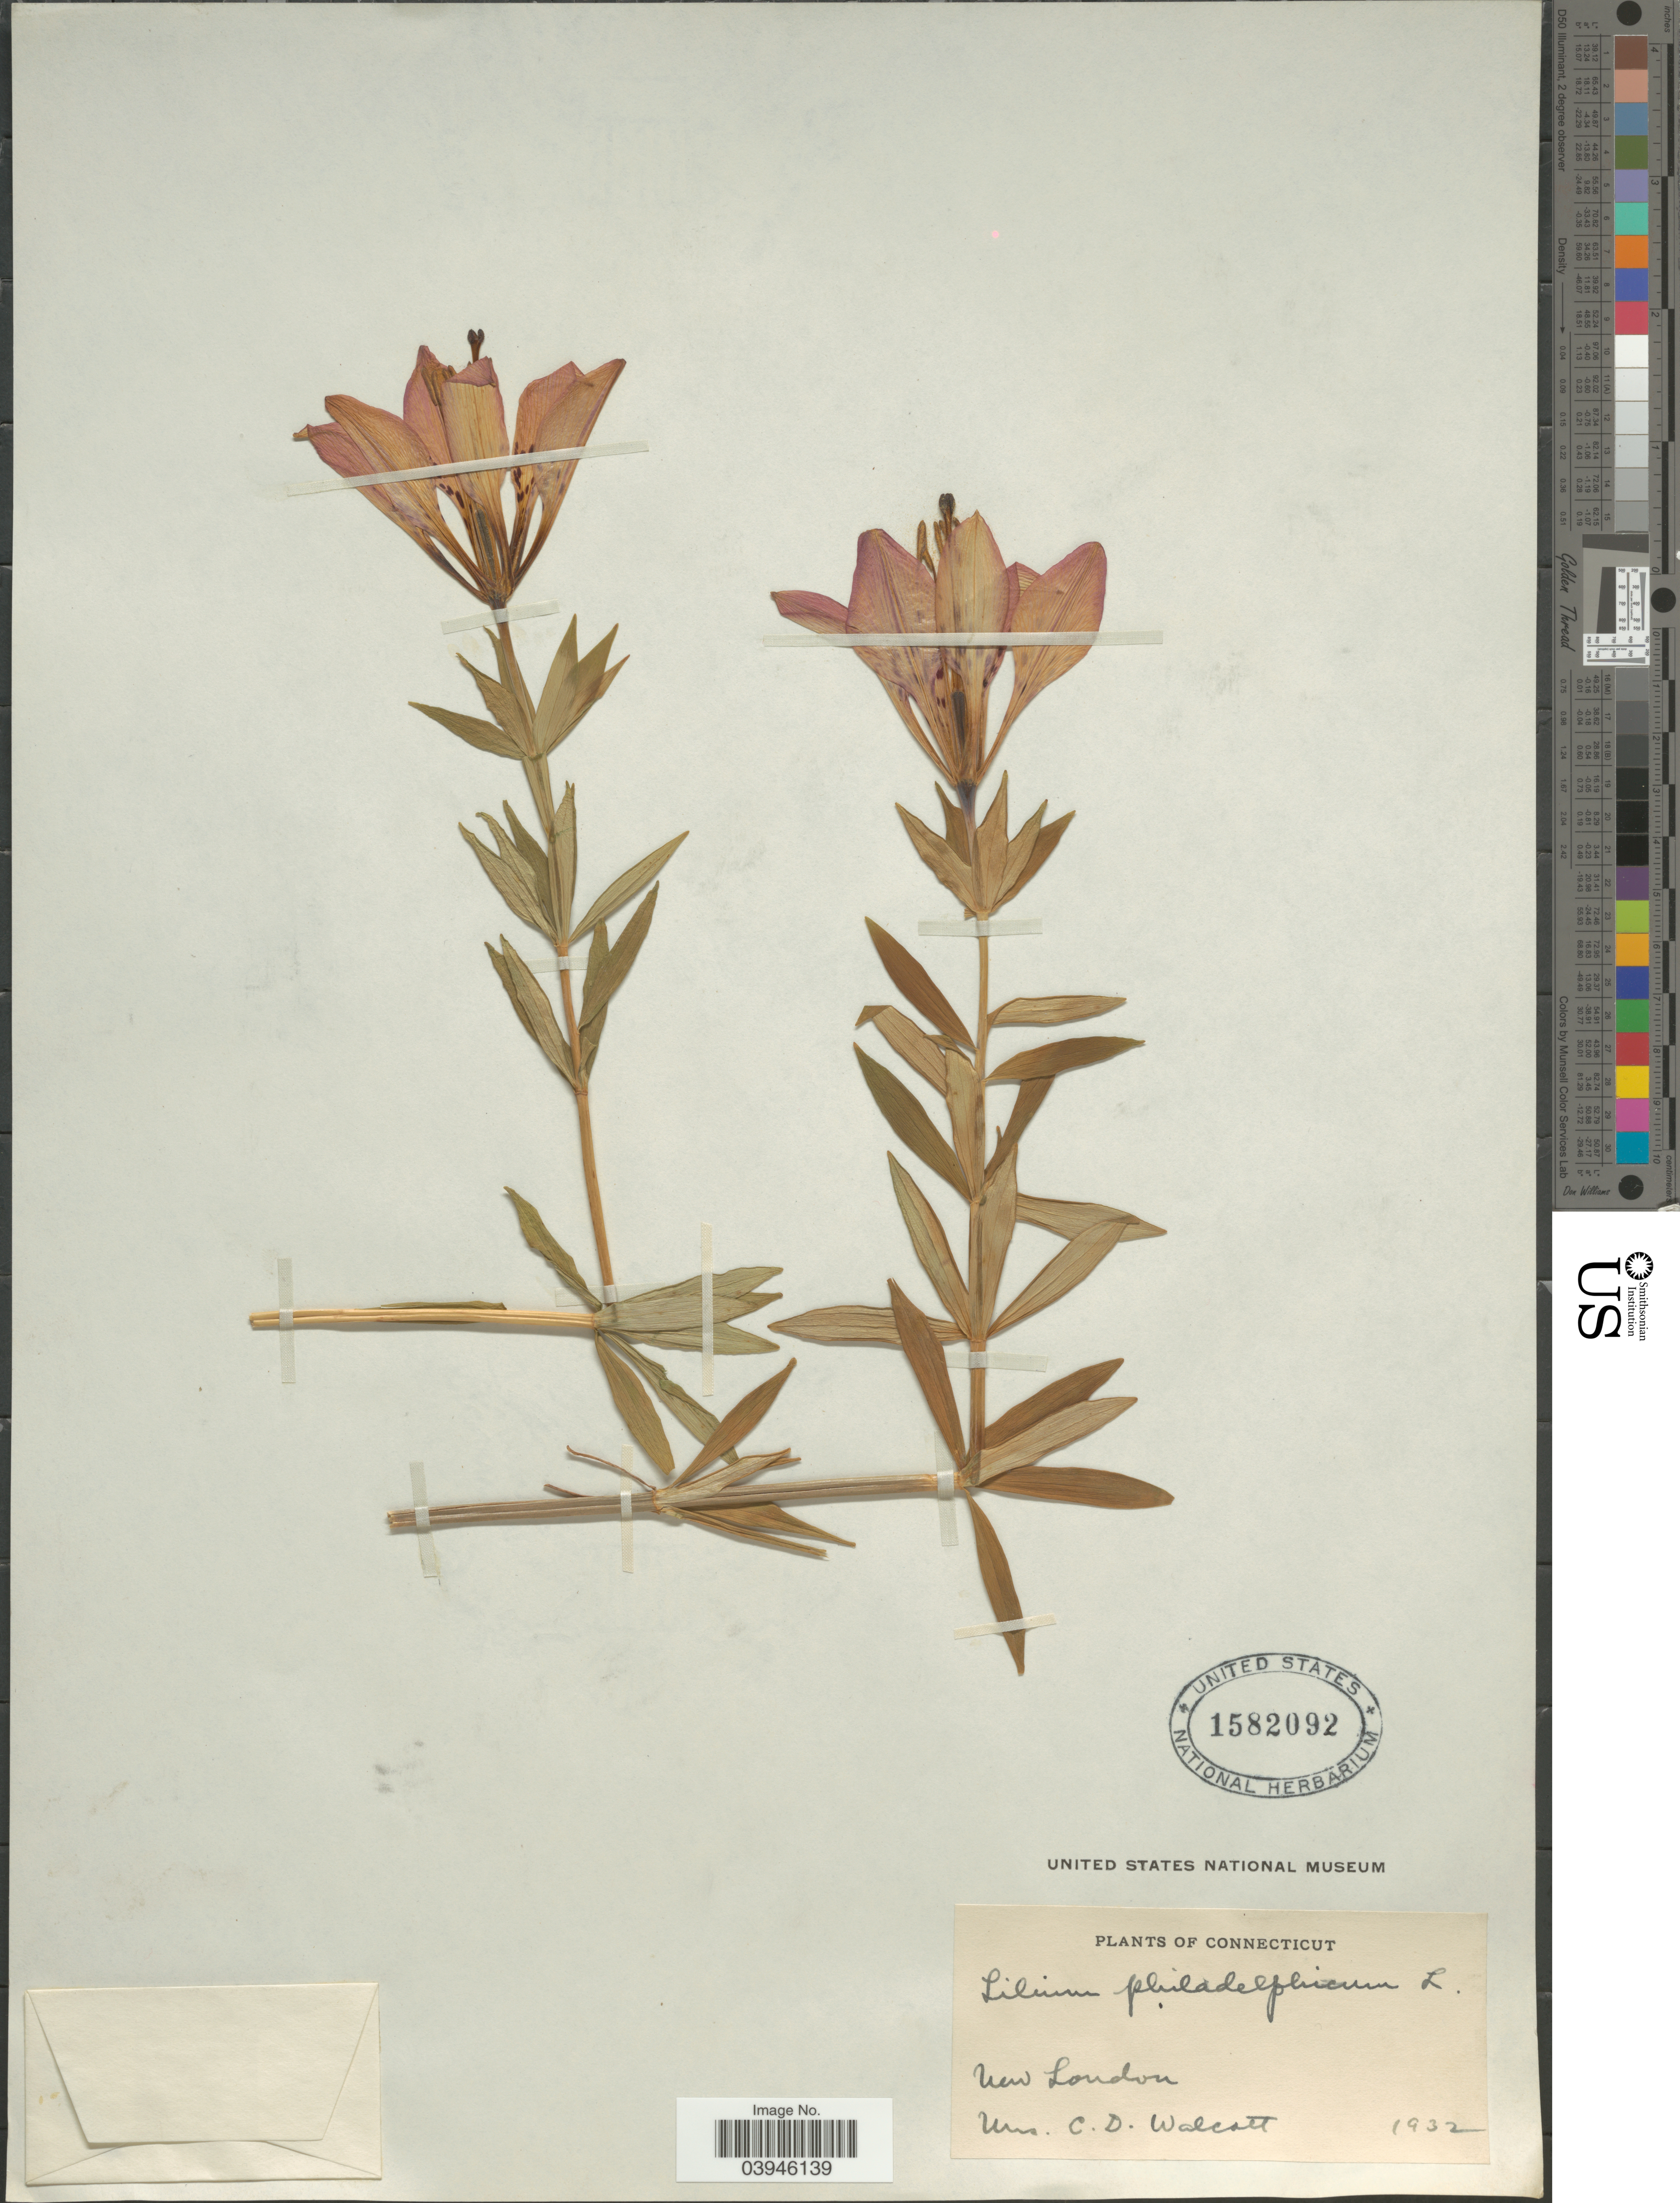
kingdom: Plantae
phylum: Tracheophyta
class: Liliopsida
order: Liliales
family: Liliaceae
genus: Lilium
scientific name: Lilium philadelphicum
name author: L.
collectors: C. Walcott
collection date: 1932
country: United States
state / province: Connecticut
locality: New London.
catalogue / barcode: US 1582092